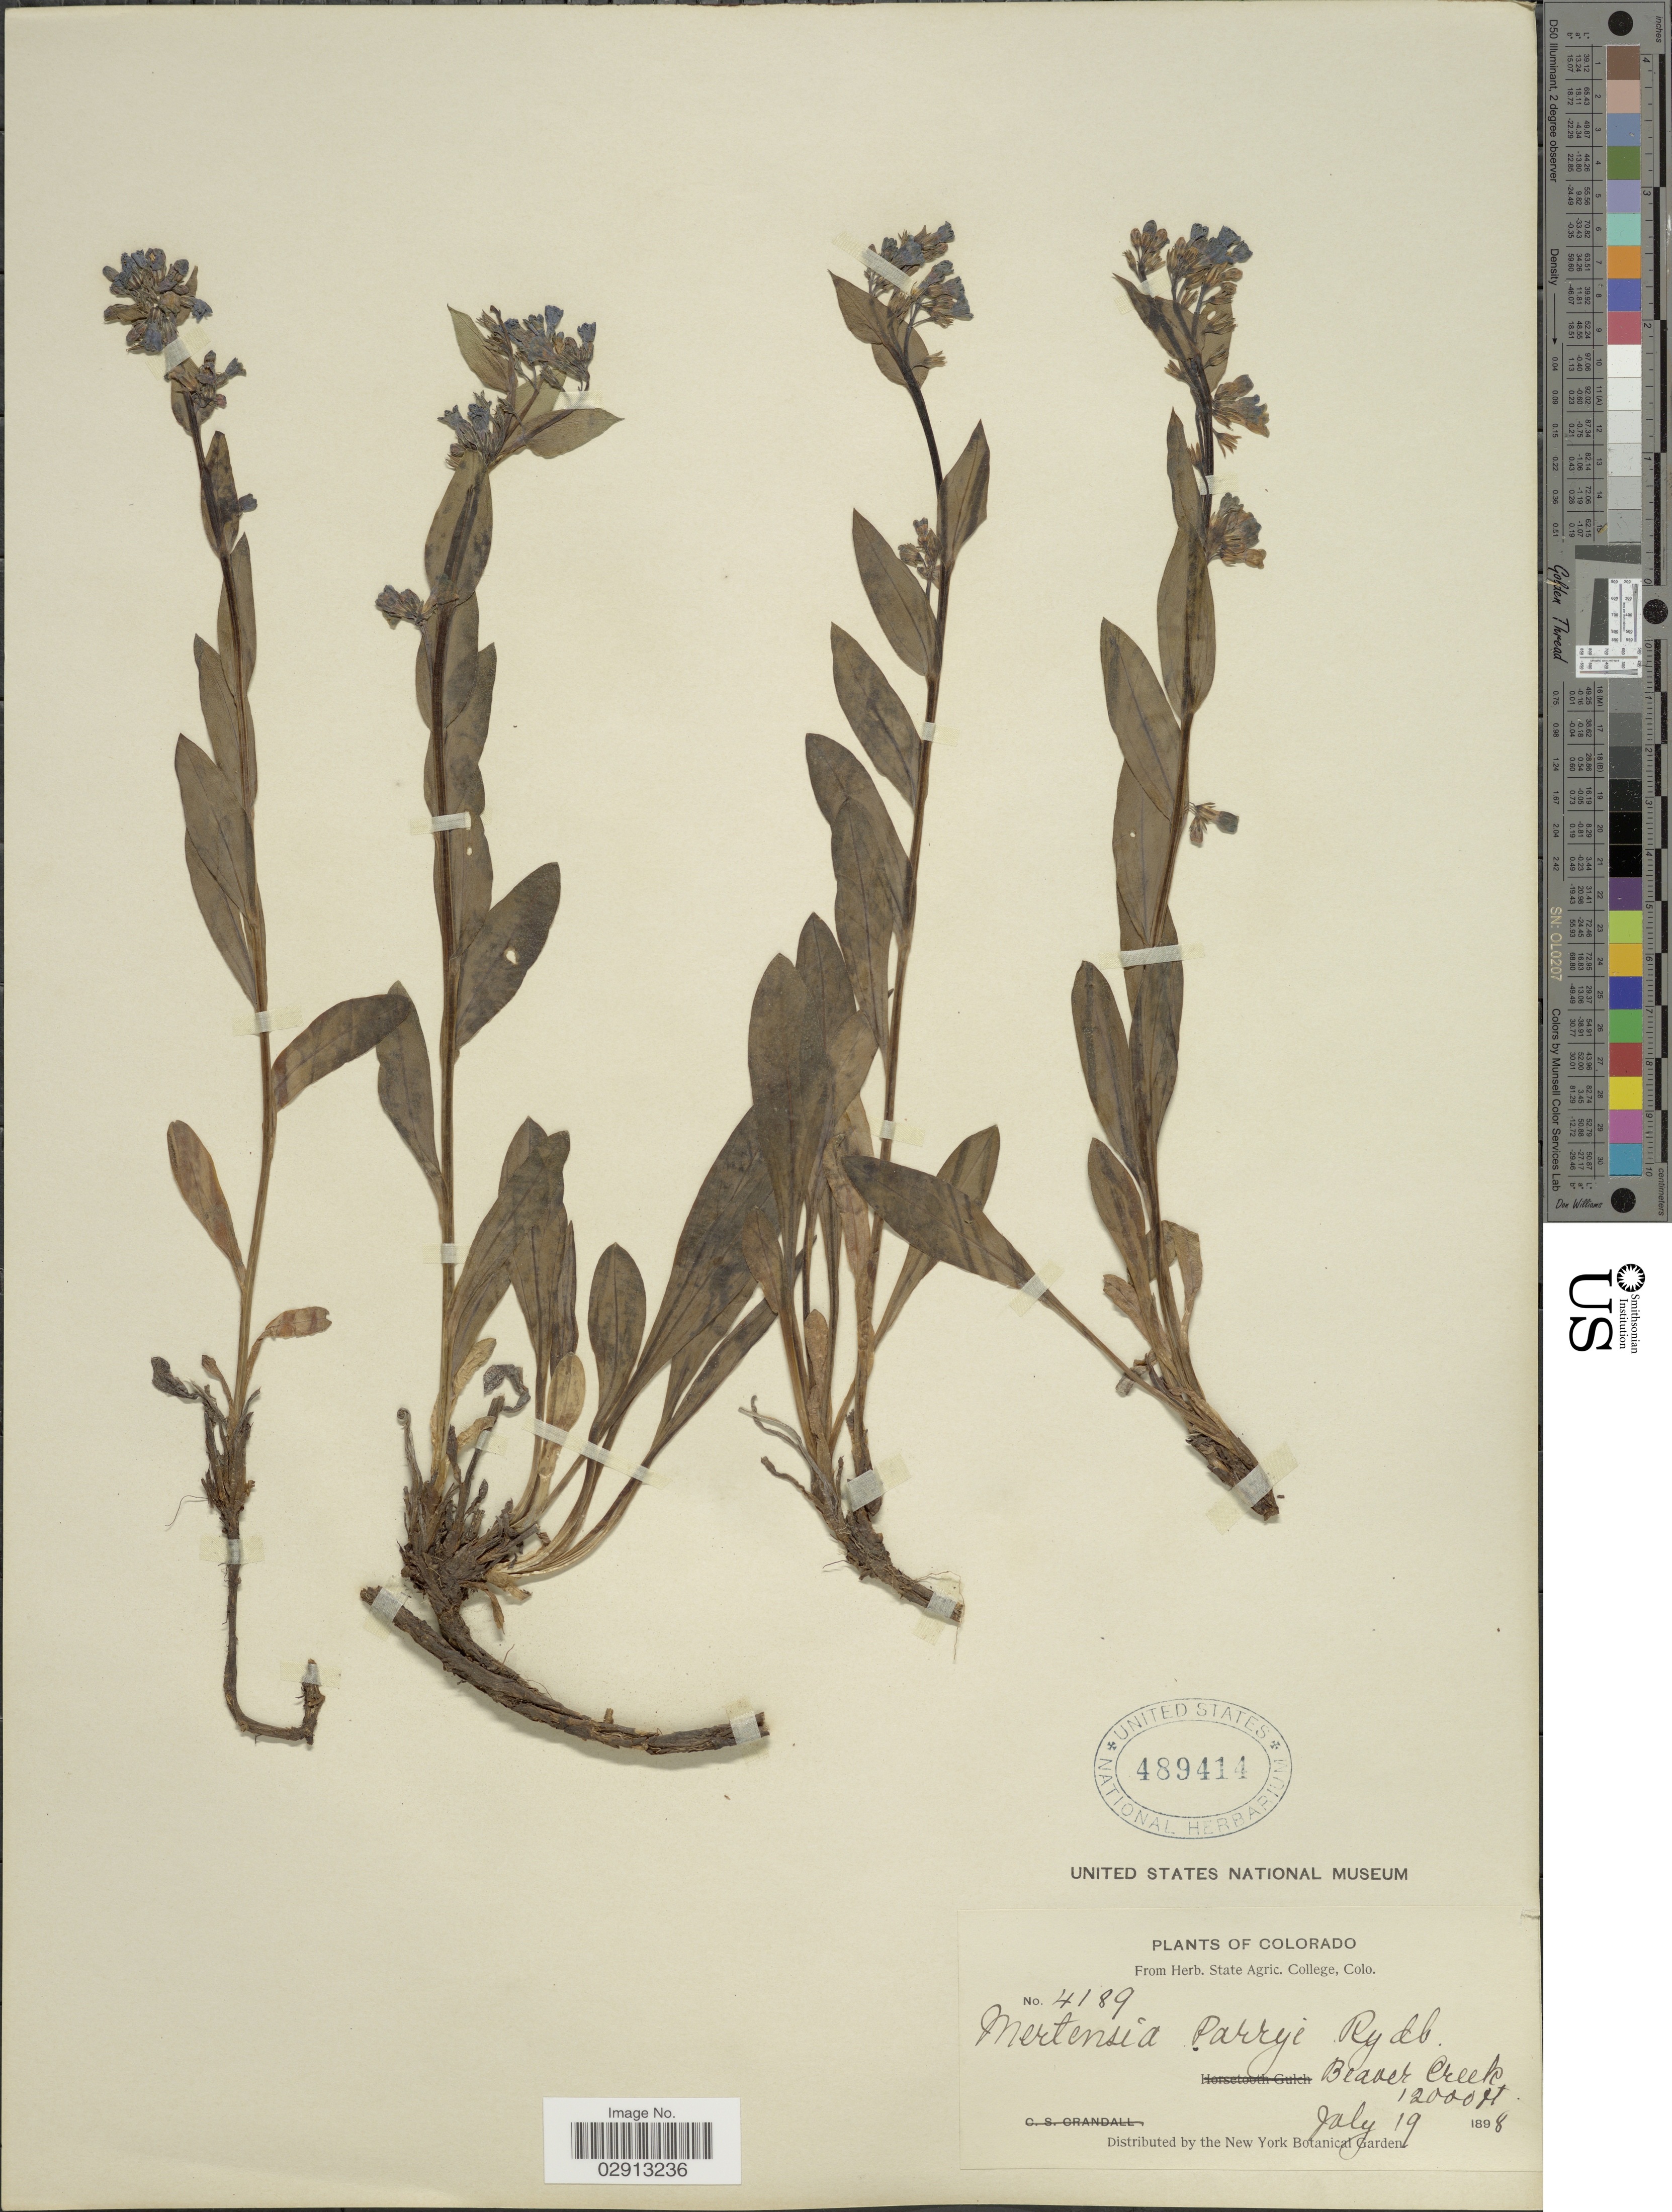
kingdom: Plantae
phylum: Tracheophyta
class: Magnoliopsida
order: Boraginales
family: Boraginaceae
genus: Mertensia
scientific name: Mertensia viridis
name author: (A. Nelson) A. Nelson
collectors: ex herb. State Agric. College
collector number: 4189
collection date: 1898-07-19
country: United States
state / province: Colorado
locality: Beaver Creek.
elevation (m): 3658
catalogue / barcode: US 489414